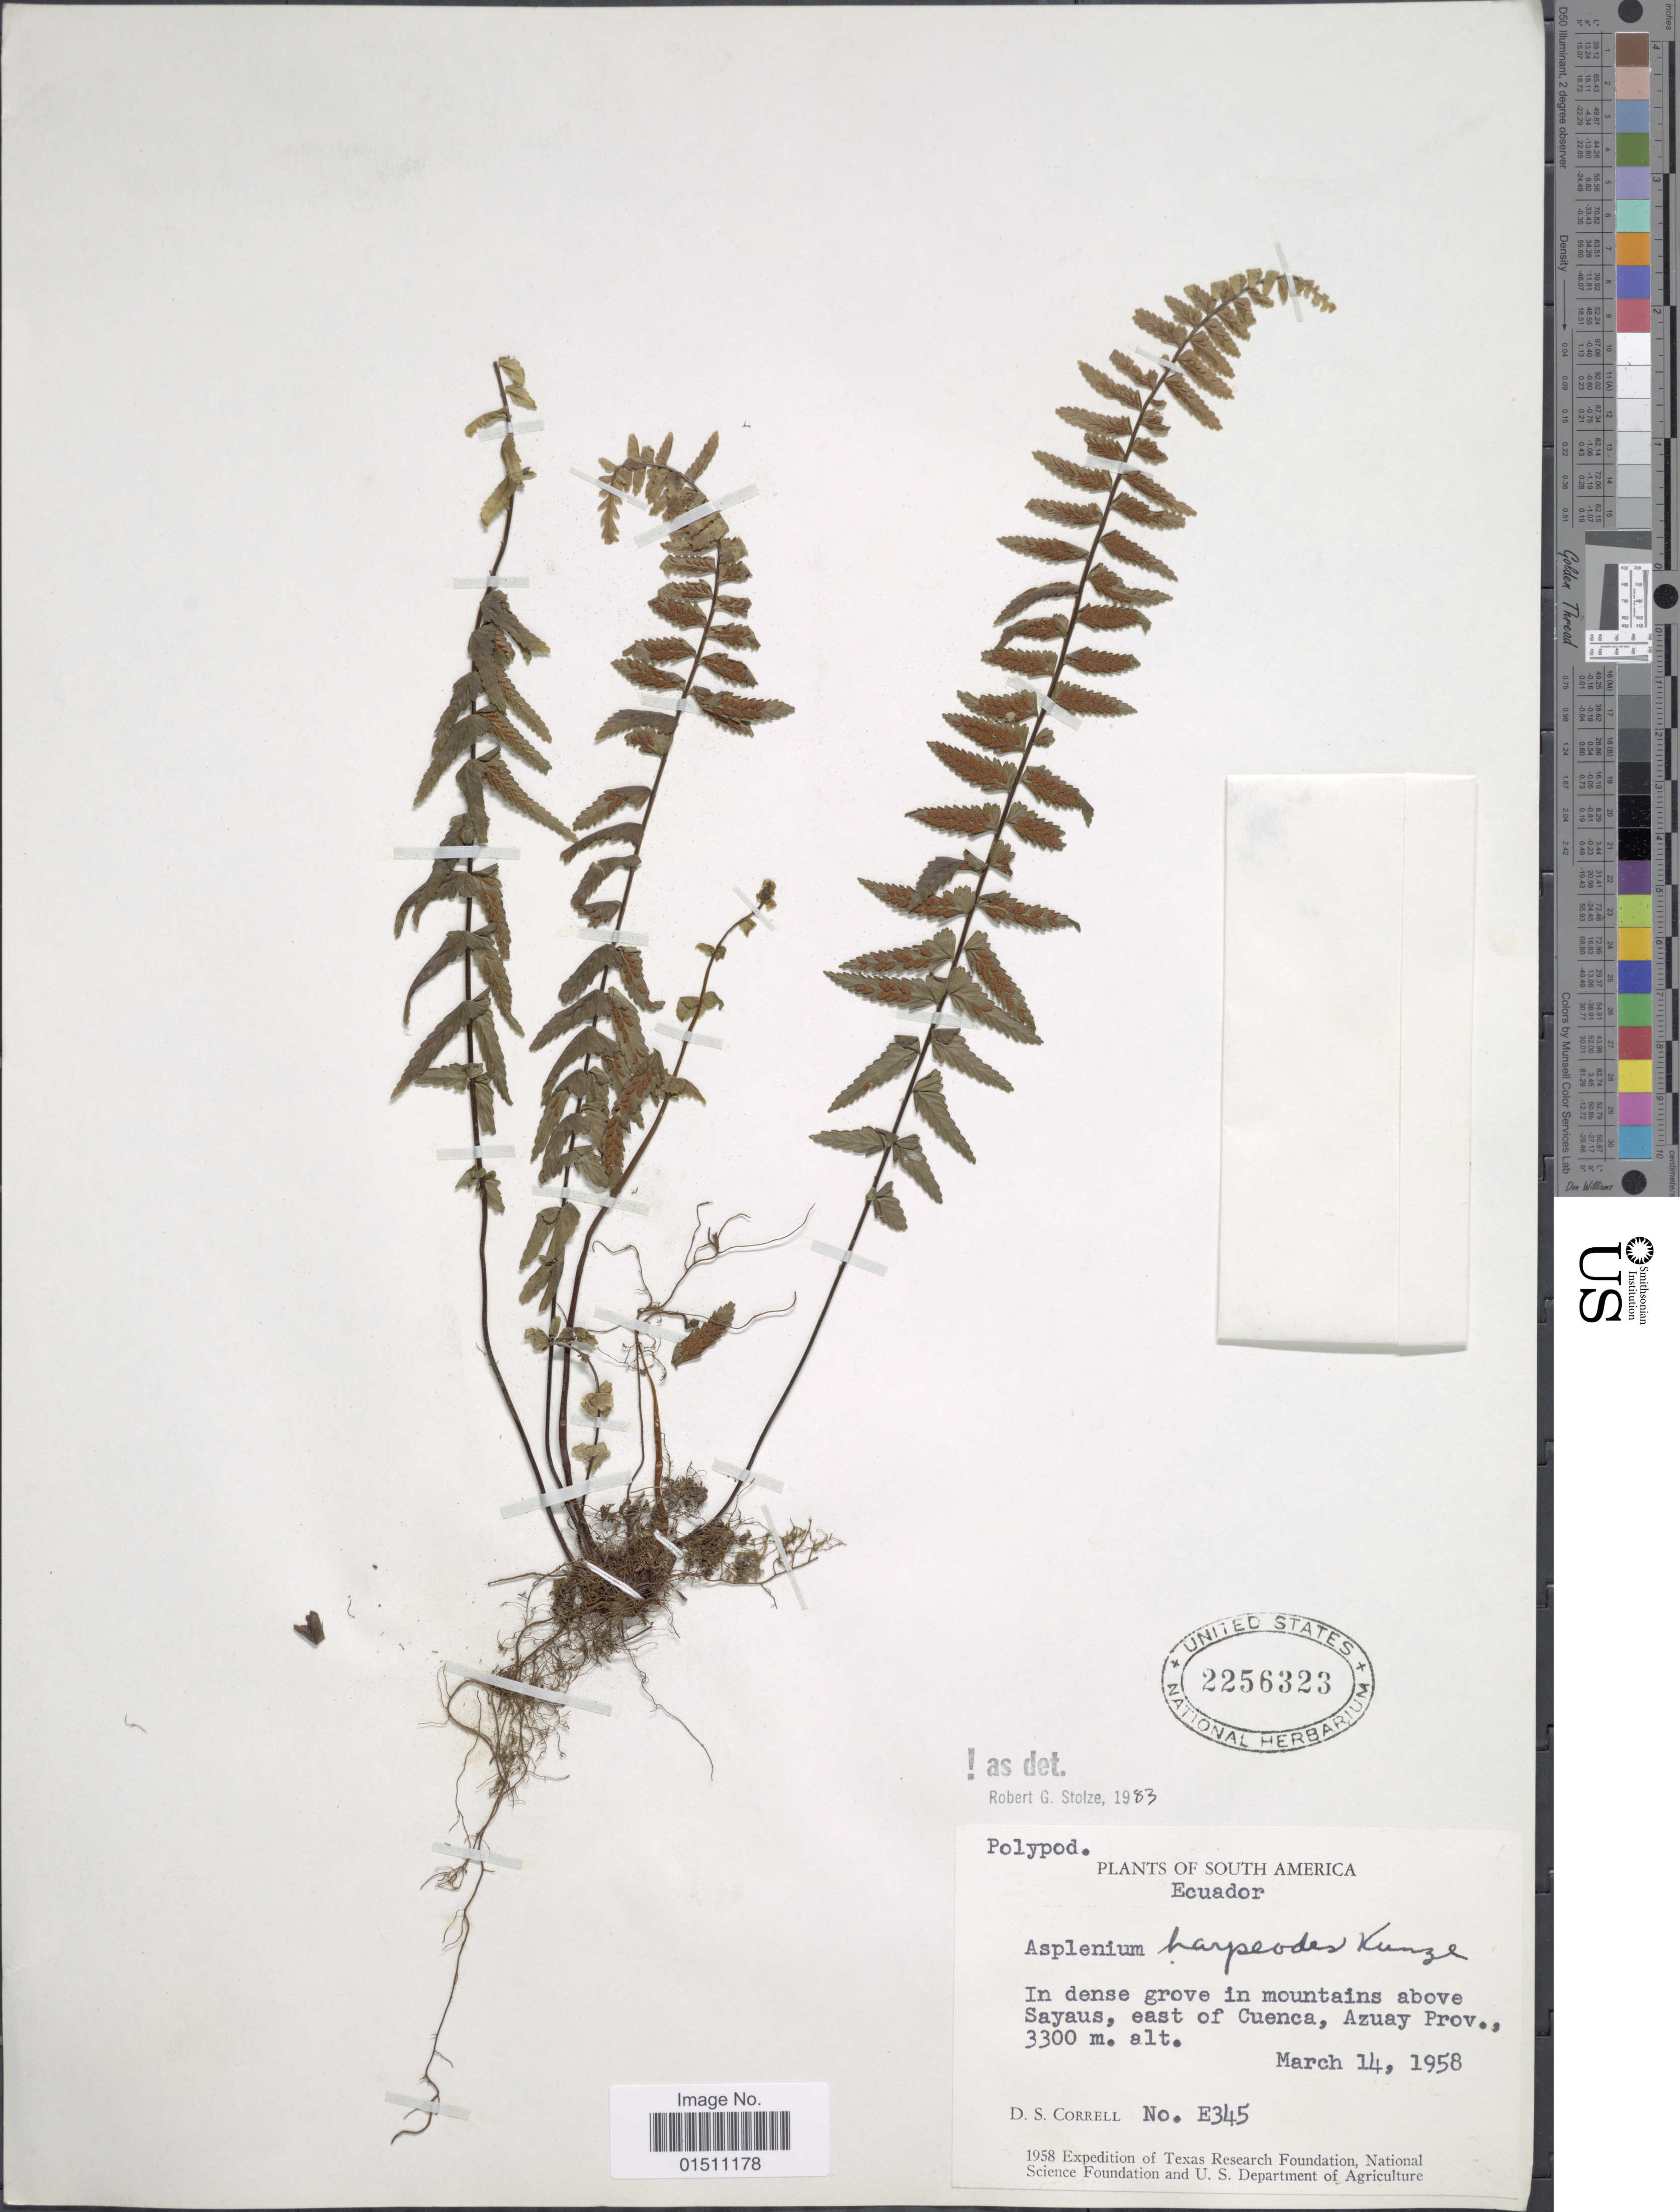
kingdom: Plantae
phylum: Tracheophyta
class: Polypodiopsida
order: Polypodiales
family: Aspleniaceae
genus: Asplenium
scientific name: Asplenium harpeodes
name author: Kunze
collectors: D. S. Correll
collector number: E345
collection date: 1958-03-14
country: Ecuador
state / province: Azuay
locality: South America, Ecuador, In dense grove in mountains above Sayaus, east of Cuenca.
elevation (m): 3300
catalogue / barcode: US 2256323